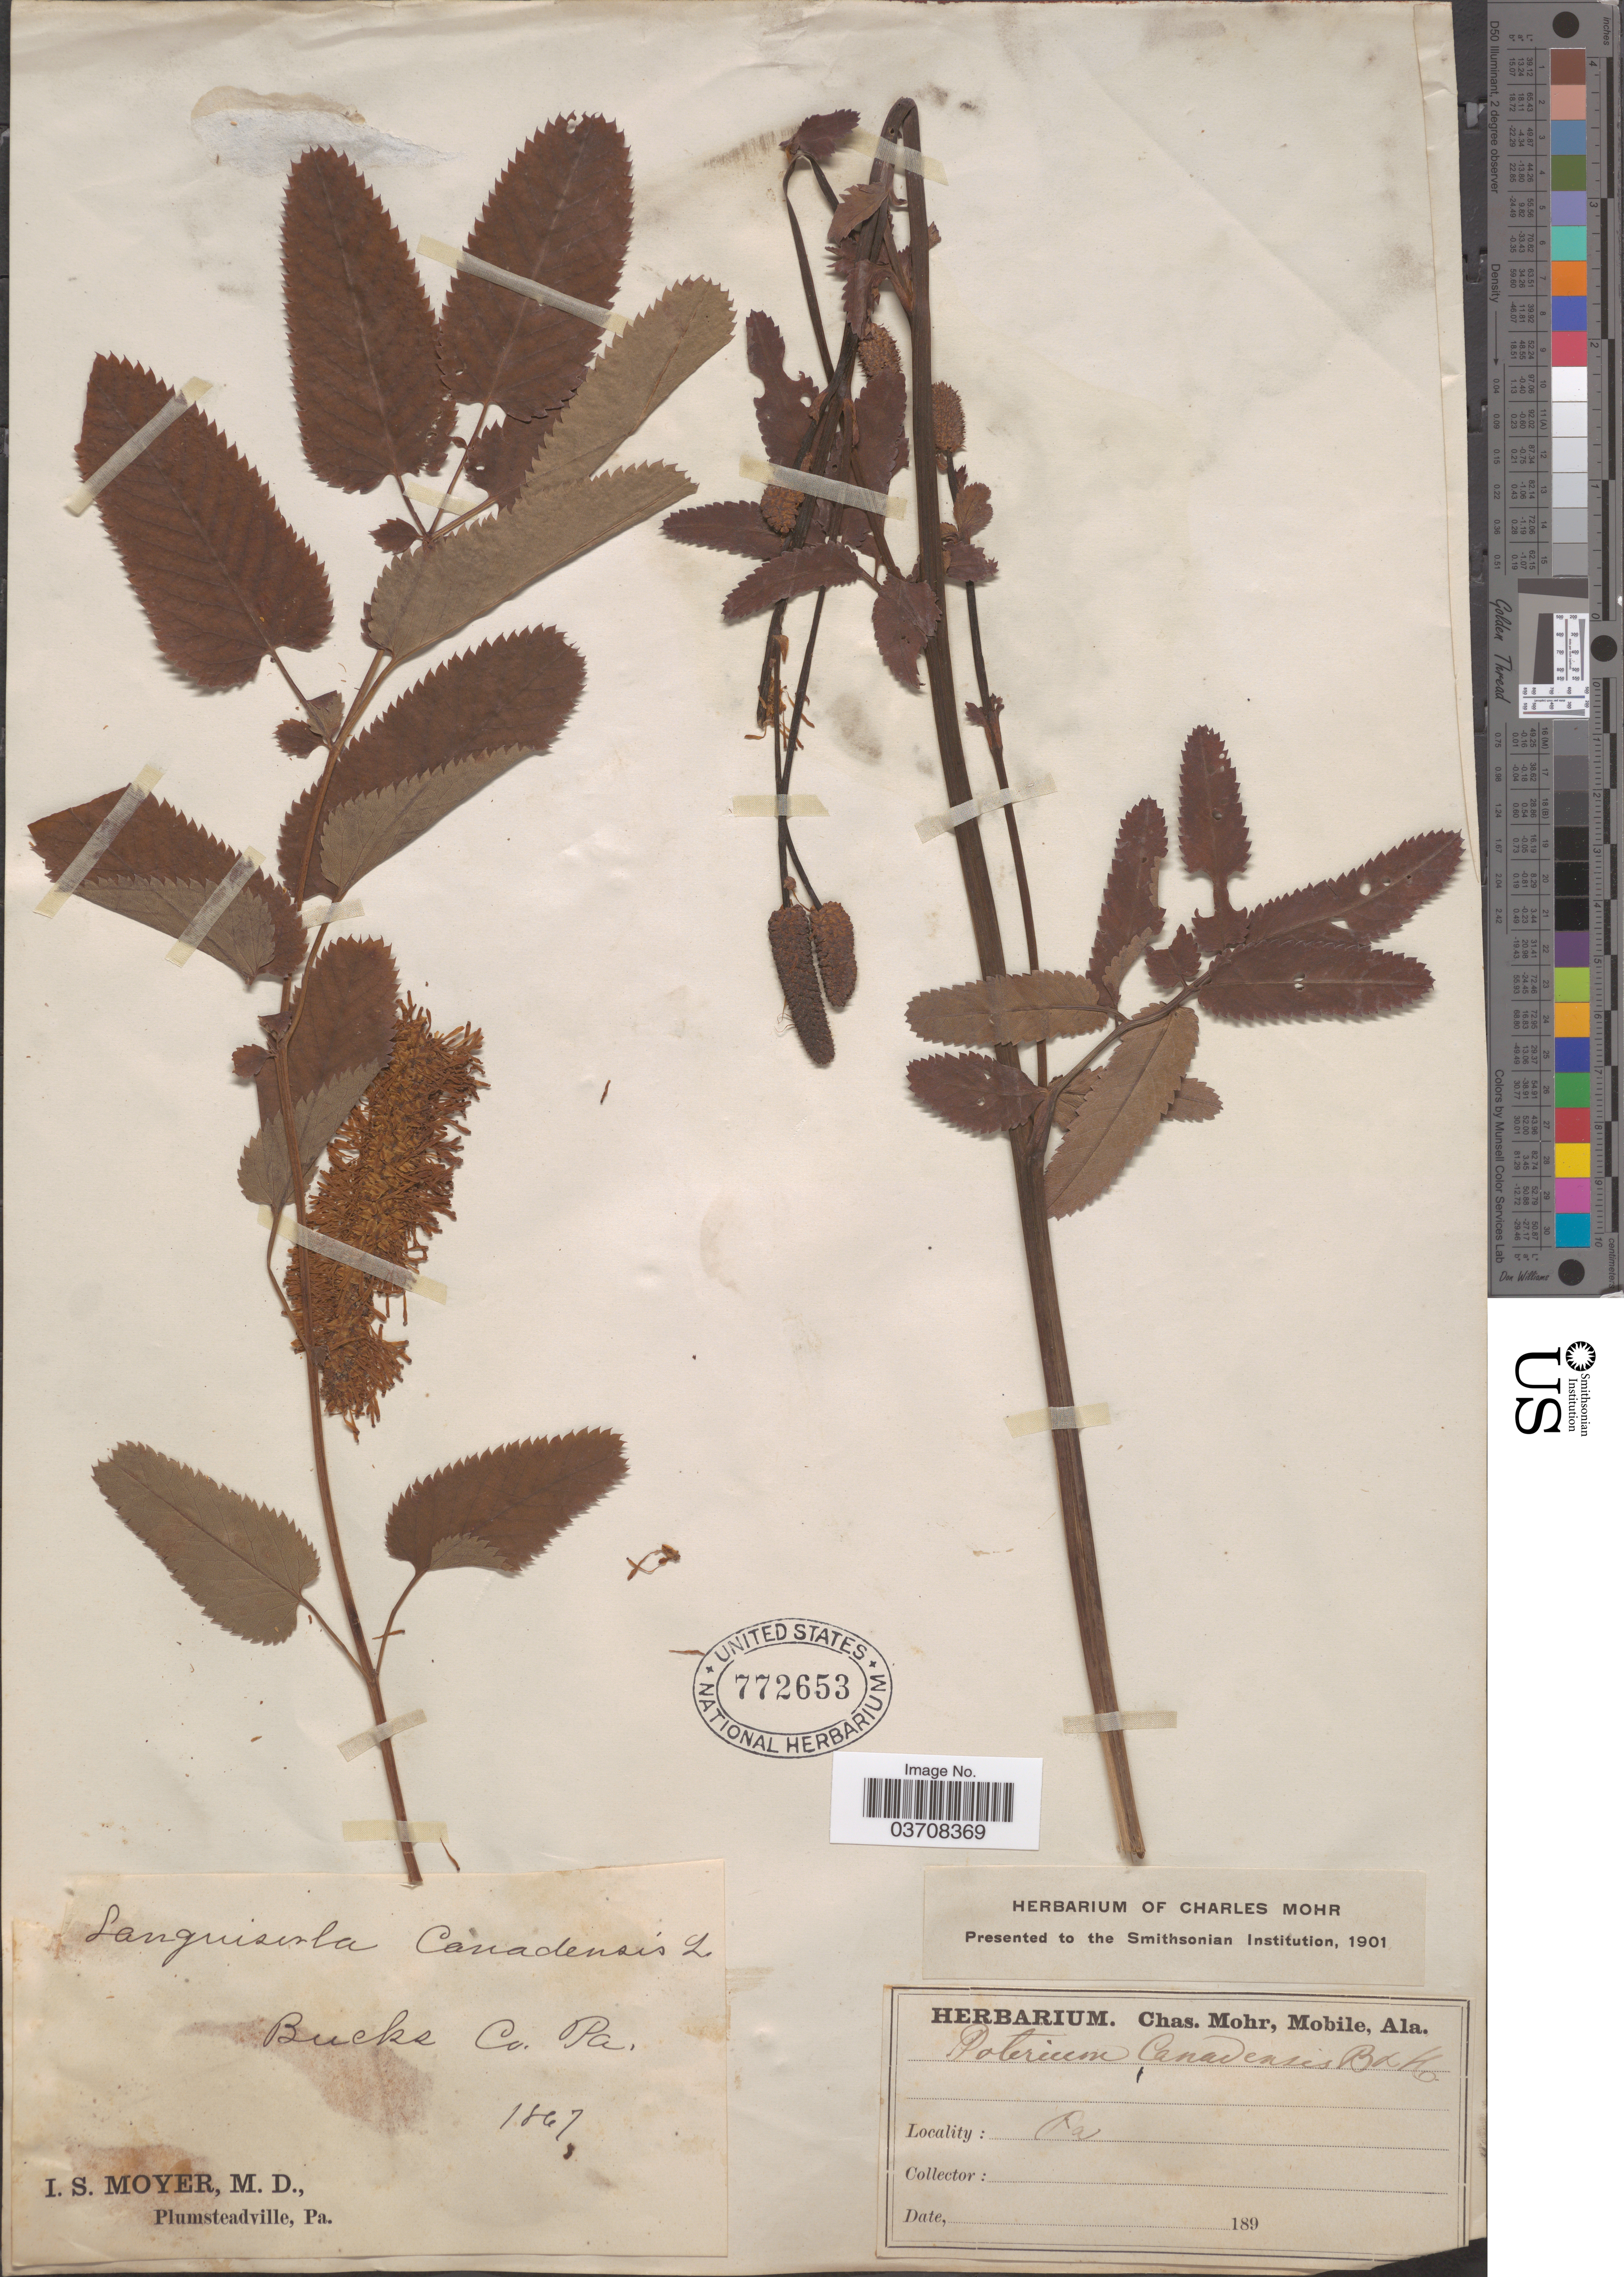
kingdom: Plantae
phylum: Tracheophyta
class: Magnoliopsida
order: Rosales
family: Rosaceae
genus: Sanguisorba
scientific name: Sanguisorba canadensis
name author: L.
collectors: I. S. Moyer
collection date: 1867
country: United States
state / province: Pennsylvania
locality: Bucks Co.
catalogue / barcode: US 772653